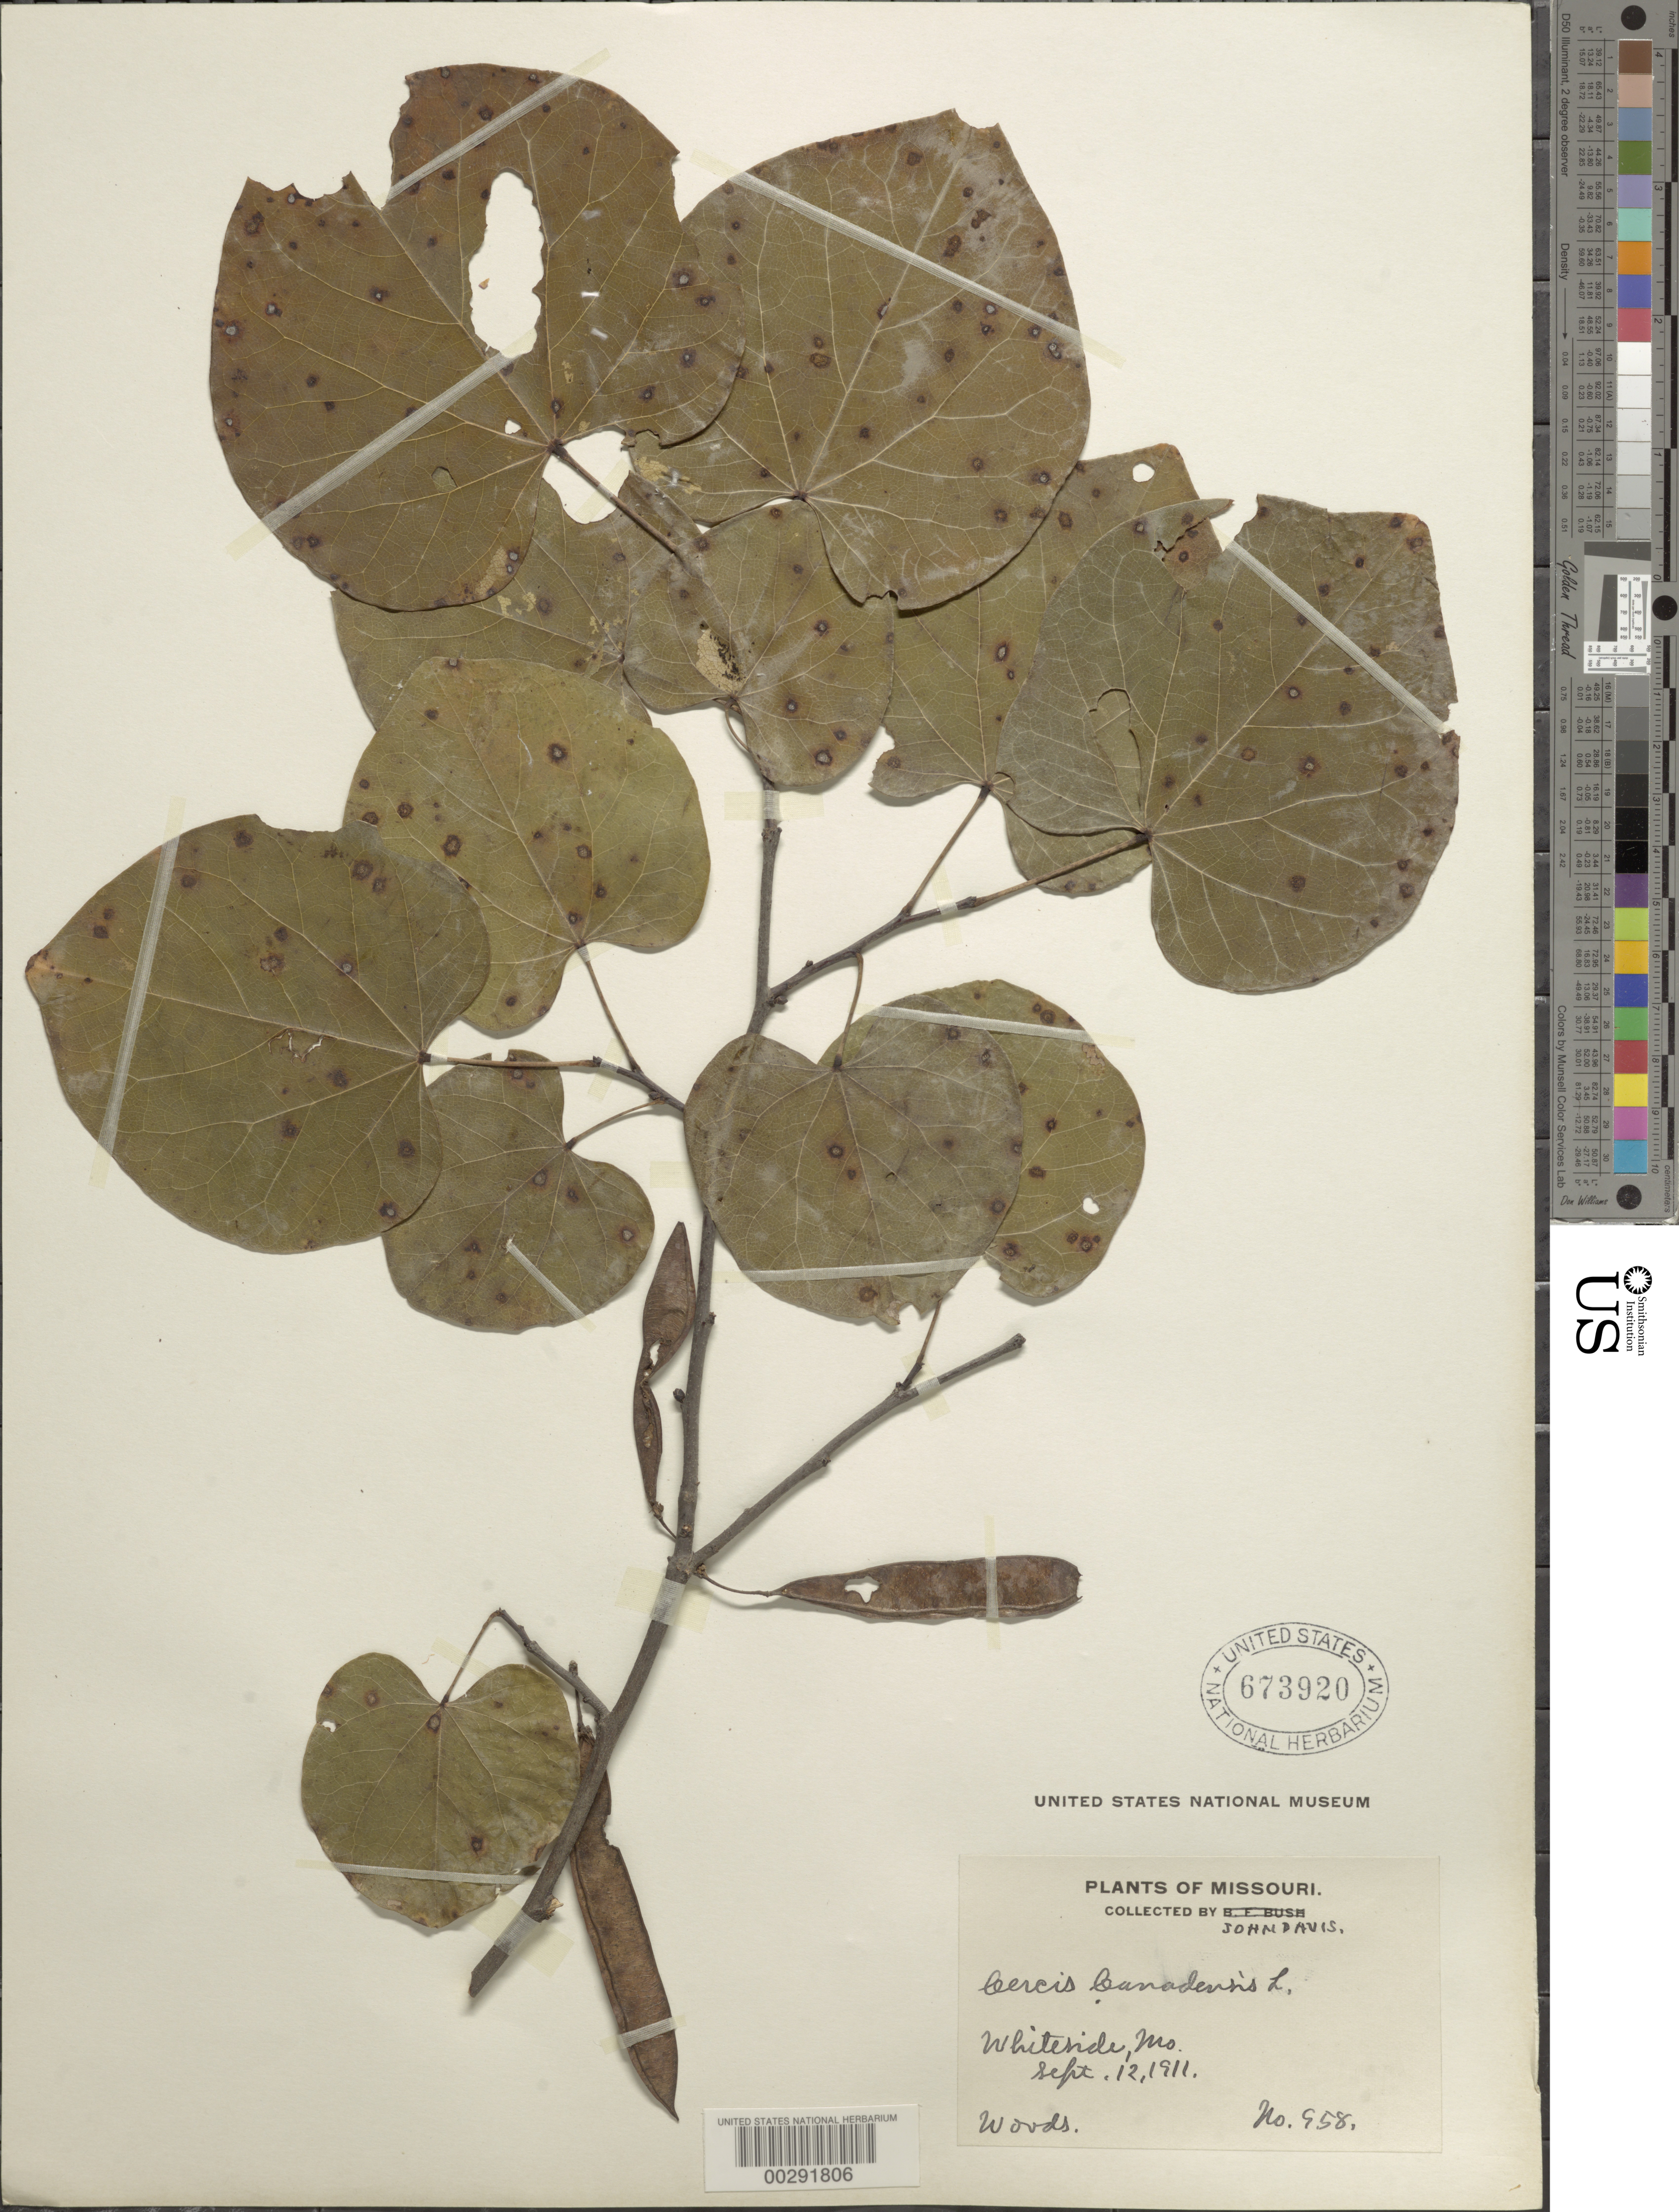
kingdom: Plantae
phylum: Tracheophyta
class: Magnoliopsida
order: Fabales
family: Fabaceae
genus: Cercis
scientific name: Cercis canadensis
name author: L.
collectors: J. Davis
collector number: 958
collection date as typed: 12 Sep 1911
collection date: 1911-09-12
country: United States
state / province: Missouri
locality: Whiteside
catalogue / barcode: US 673920